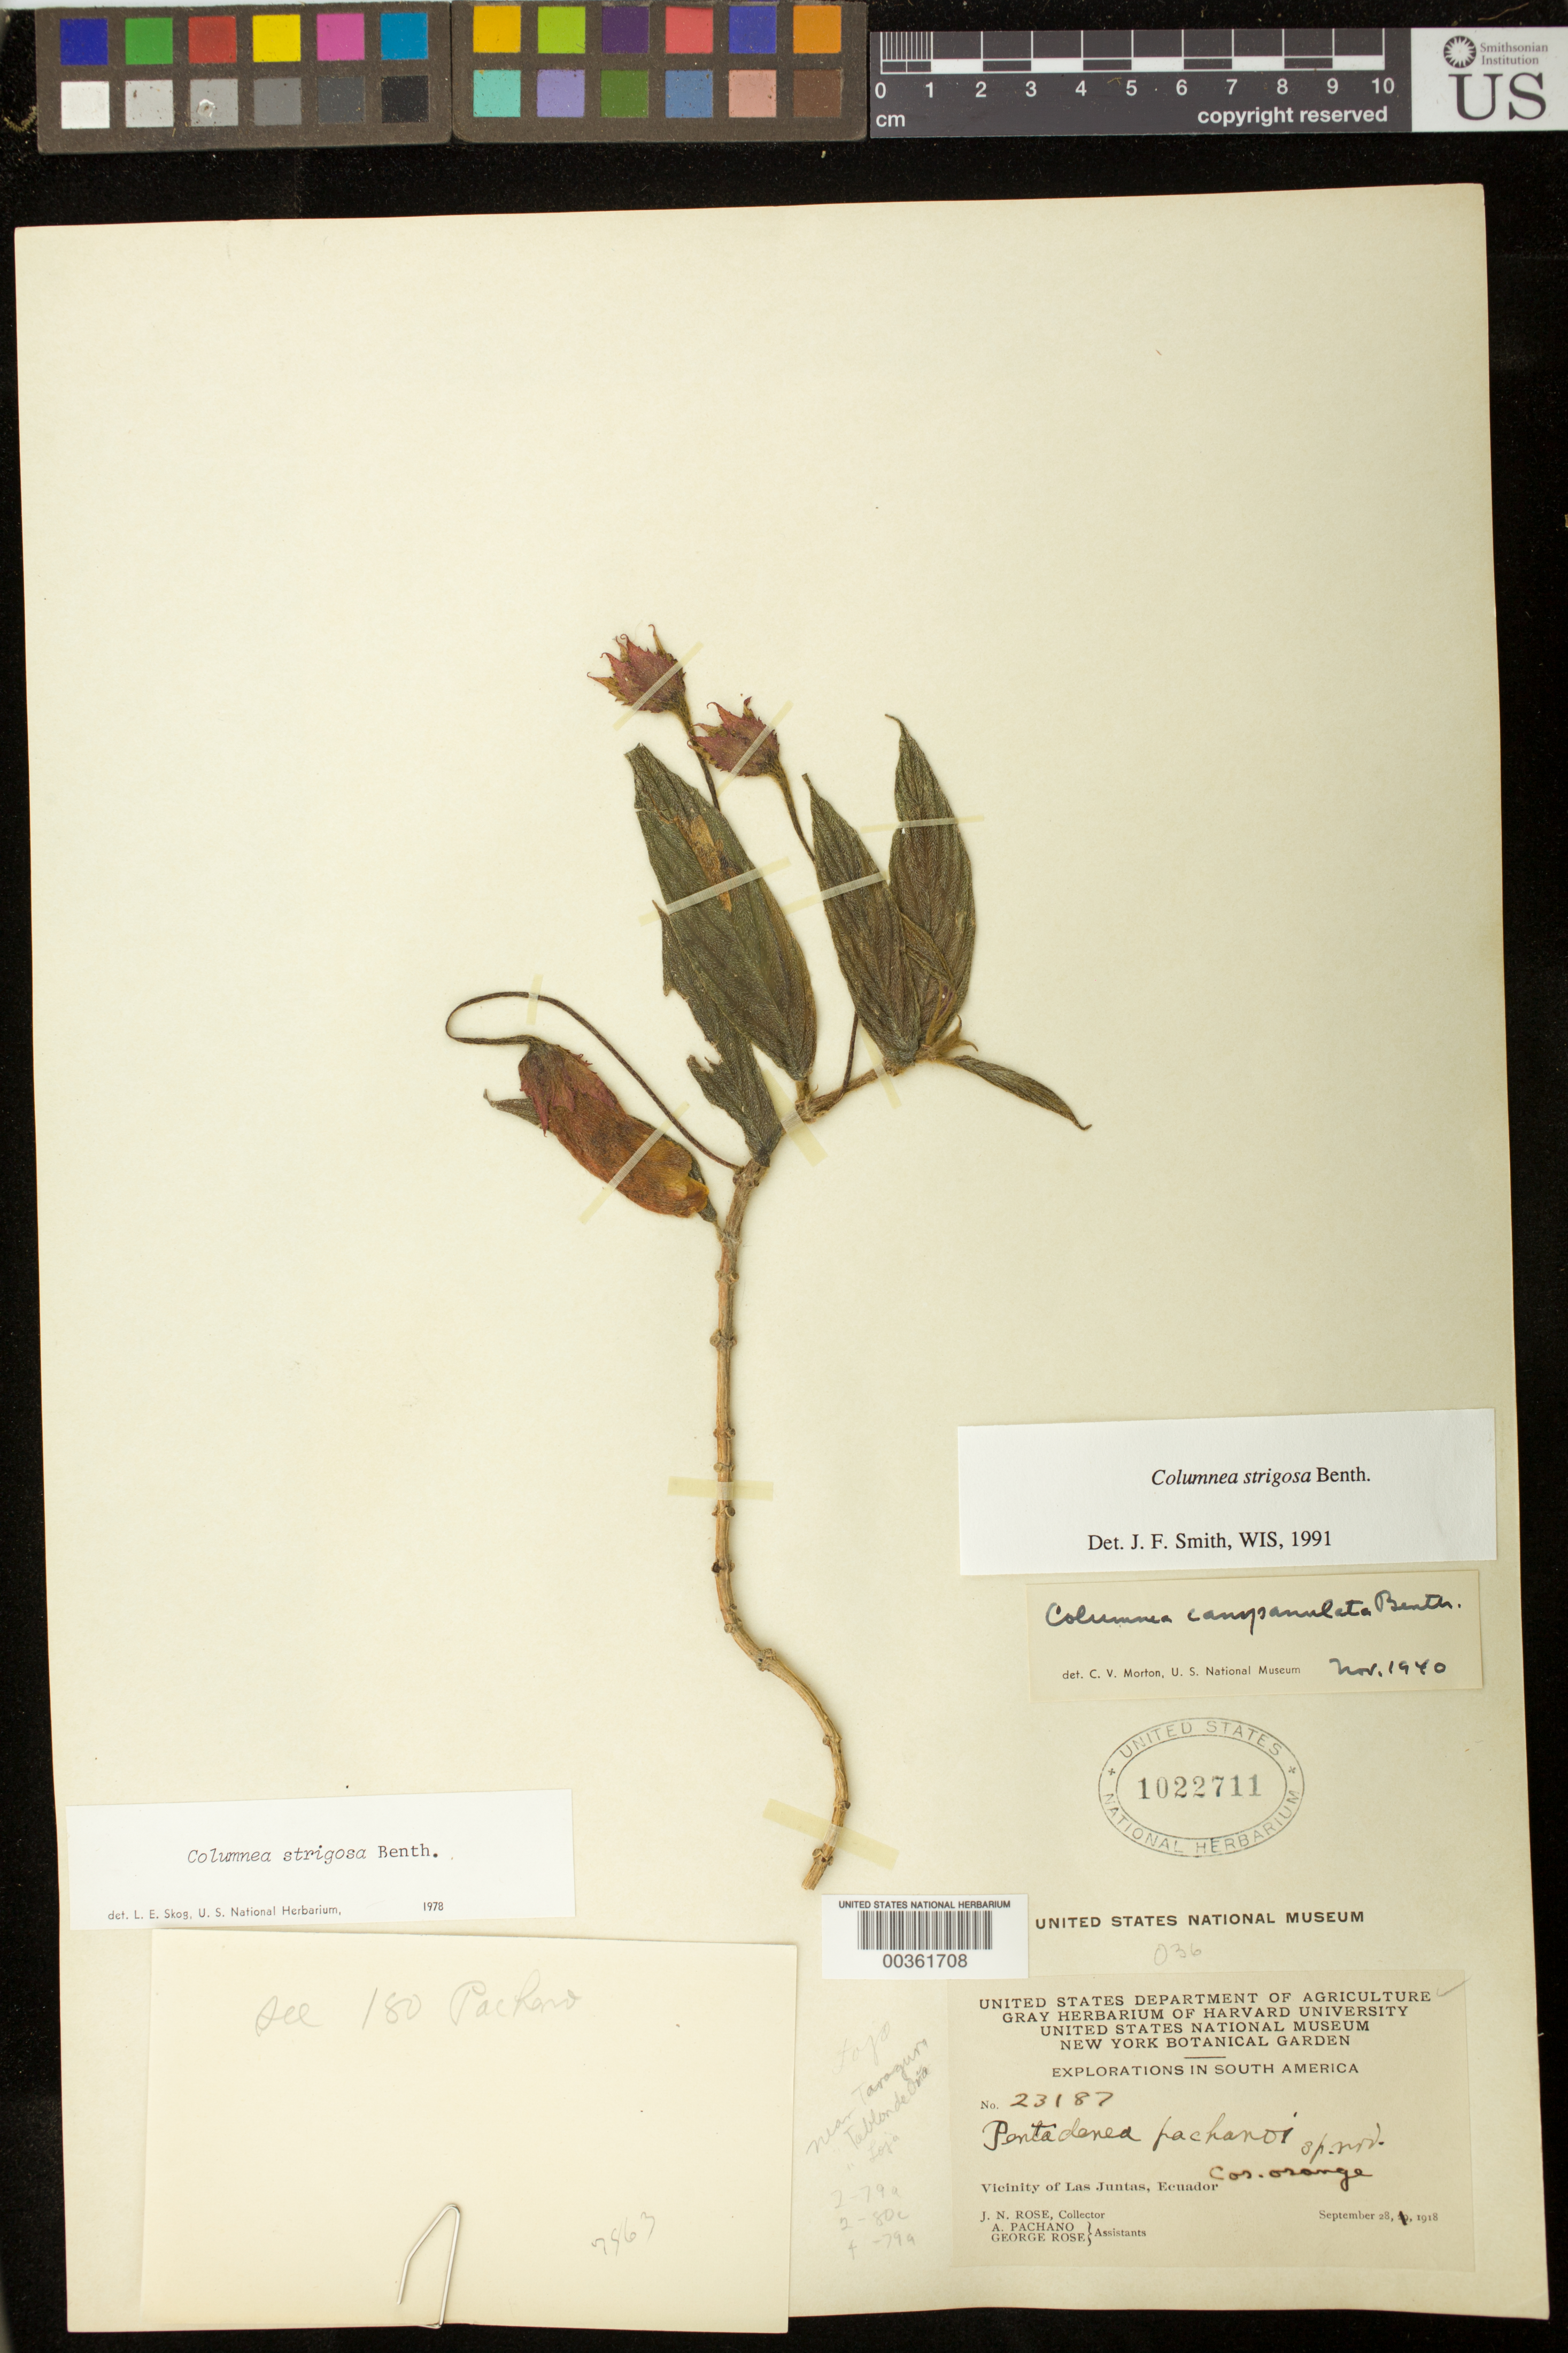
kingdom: Plantae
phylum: Tracheophyta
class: Magnoliopsida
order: Lamiales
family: Gesneriaceae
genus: Columnea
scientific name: Columnea strigosa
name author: Benth.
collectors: J. N. Rose, A. Pachano & G. Rose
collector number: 23187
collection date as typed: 28 Sep 1918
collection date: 1918-09-28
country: Ecuador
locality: Vicinity of Las Juntas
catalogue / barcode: US 1022711